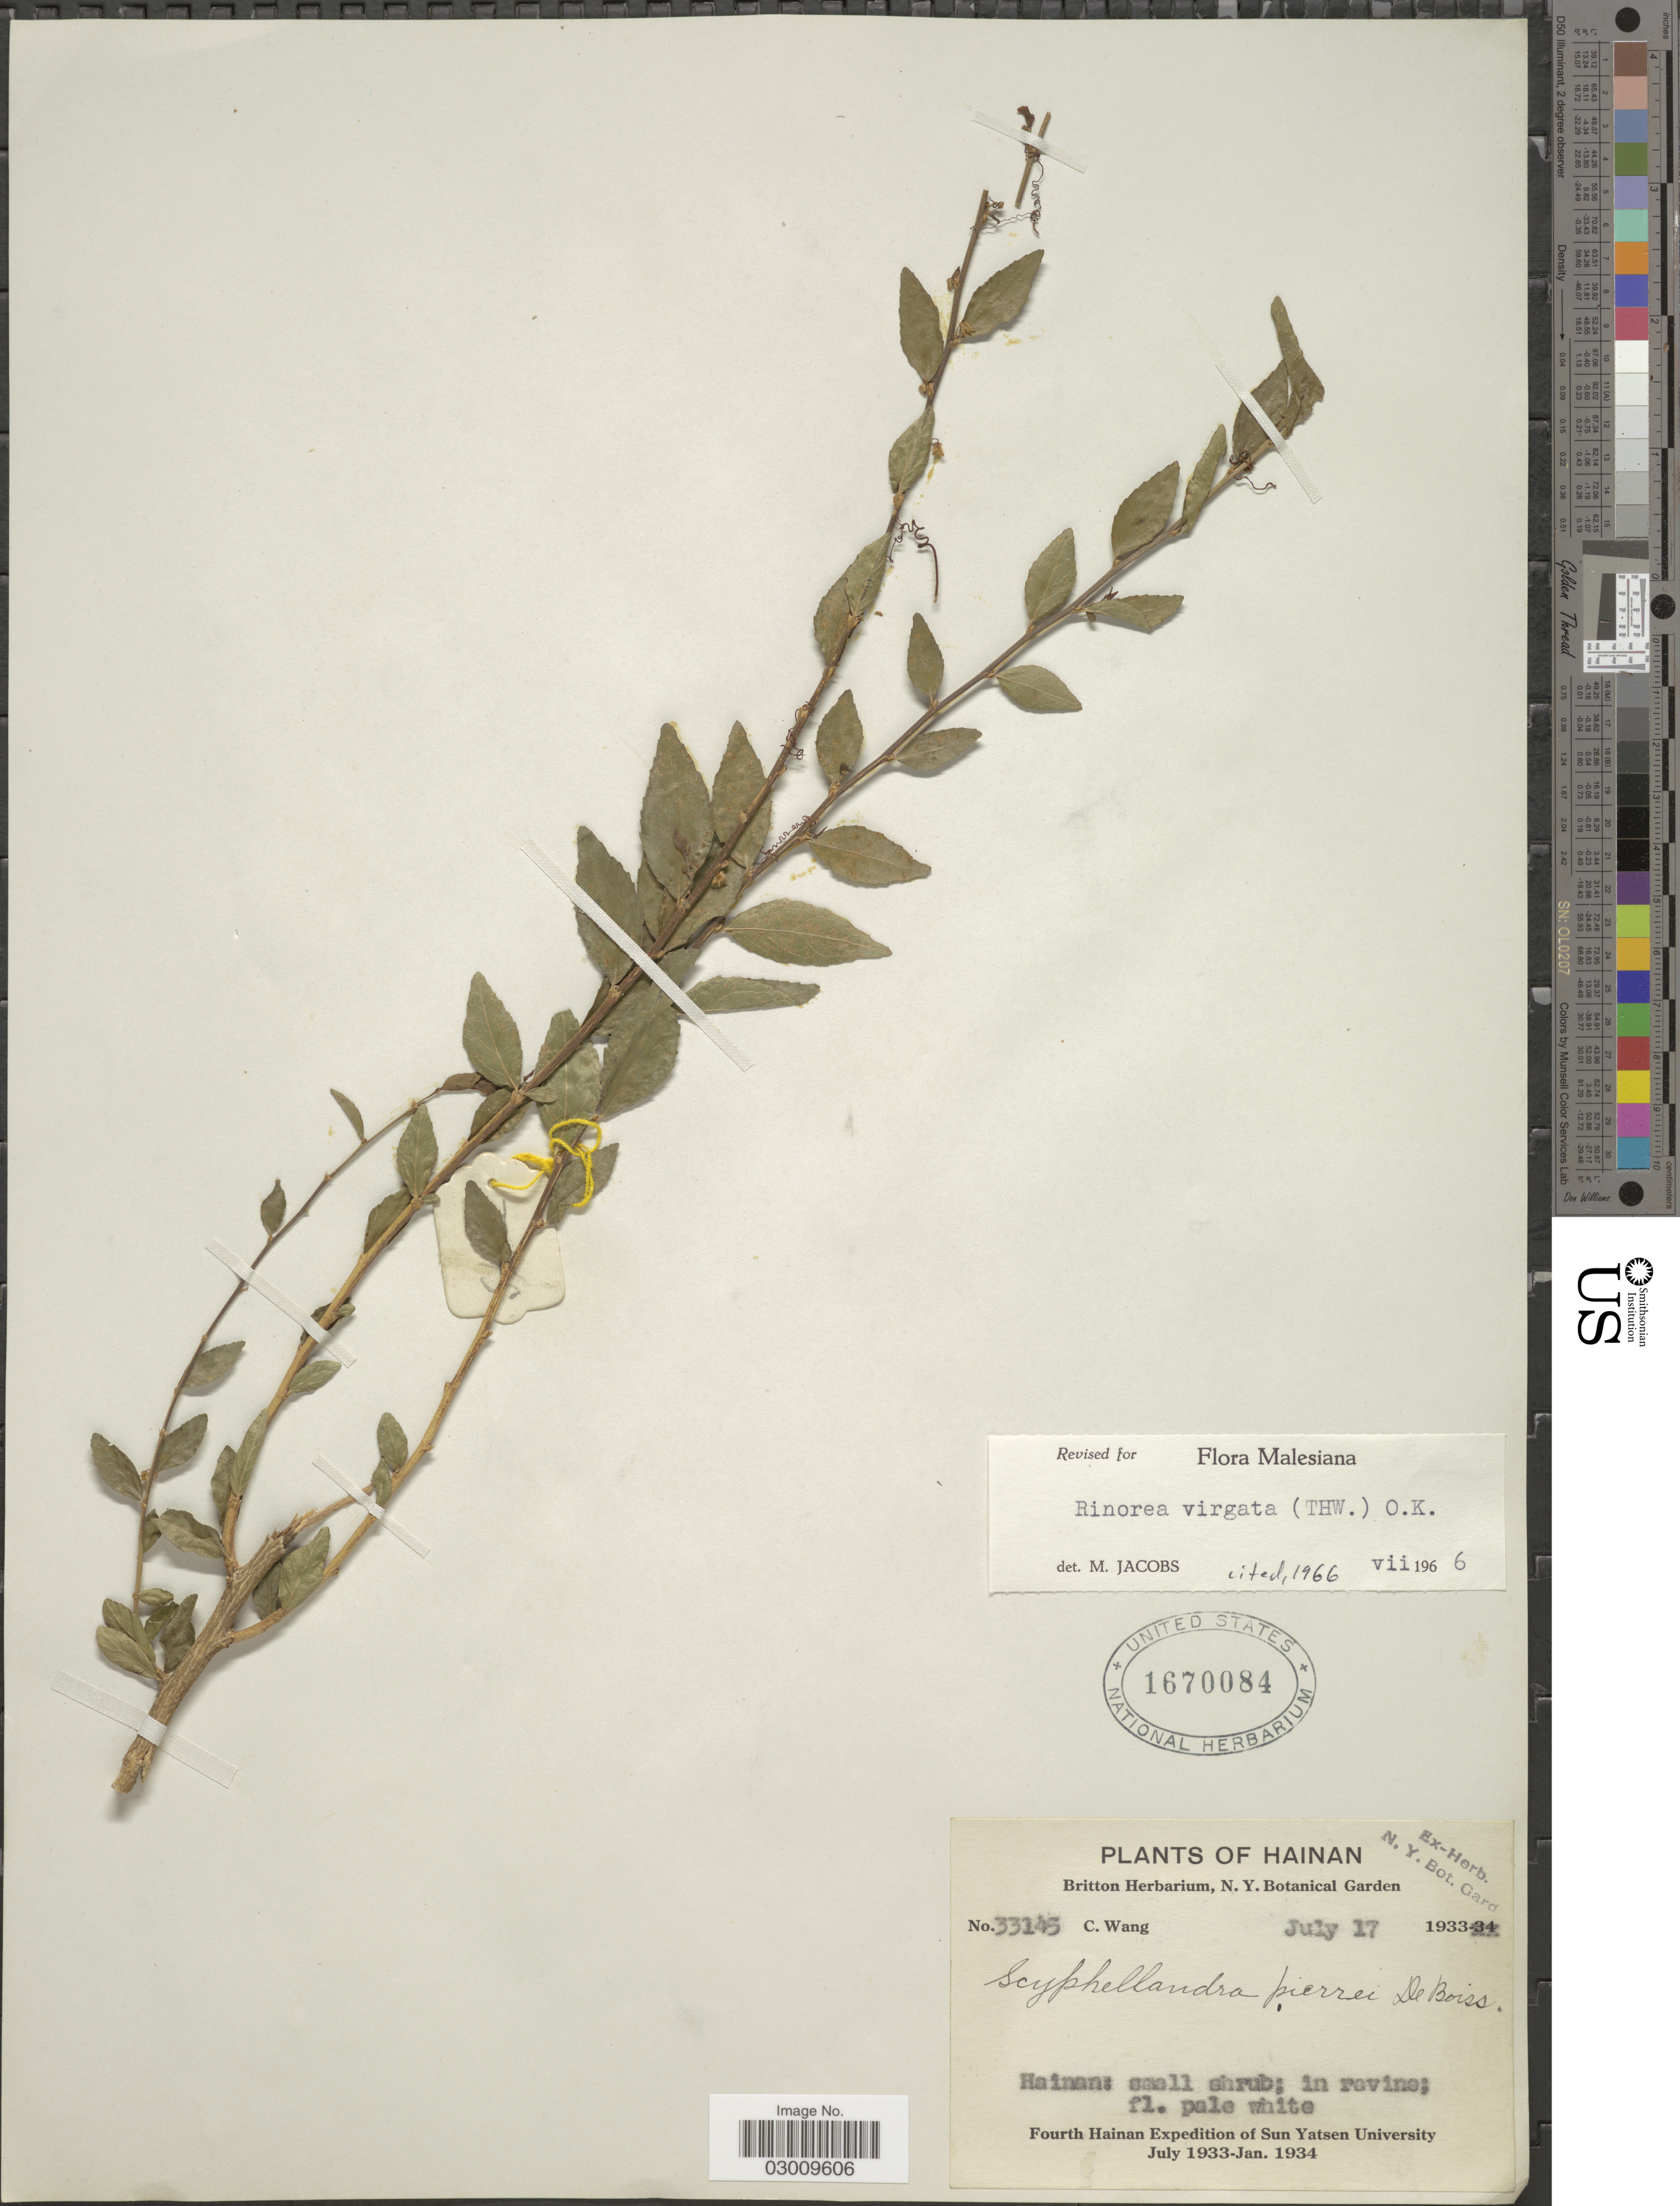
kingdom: Plantae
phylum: Tracheophyta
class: Magnoliopsida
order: Malpighiales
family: Violaceae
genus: Rinorea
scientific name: Rinorea virgata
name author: (Thwaites) Kuntze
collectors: C. Wang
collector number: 33145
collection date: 1933-07-17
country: China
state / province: Hainan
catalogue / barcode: US 1670084